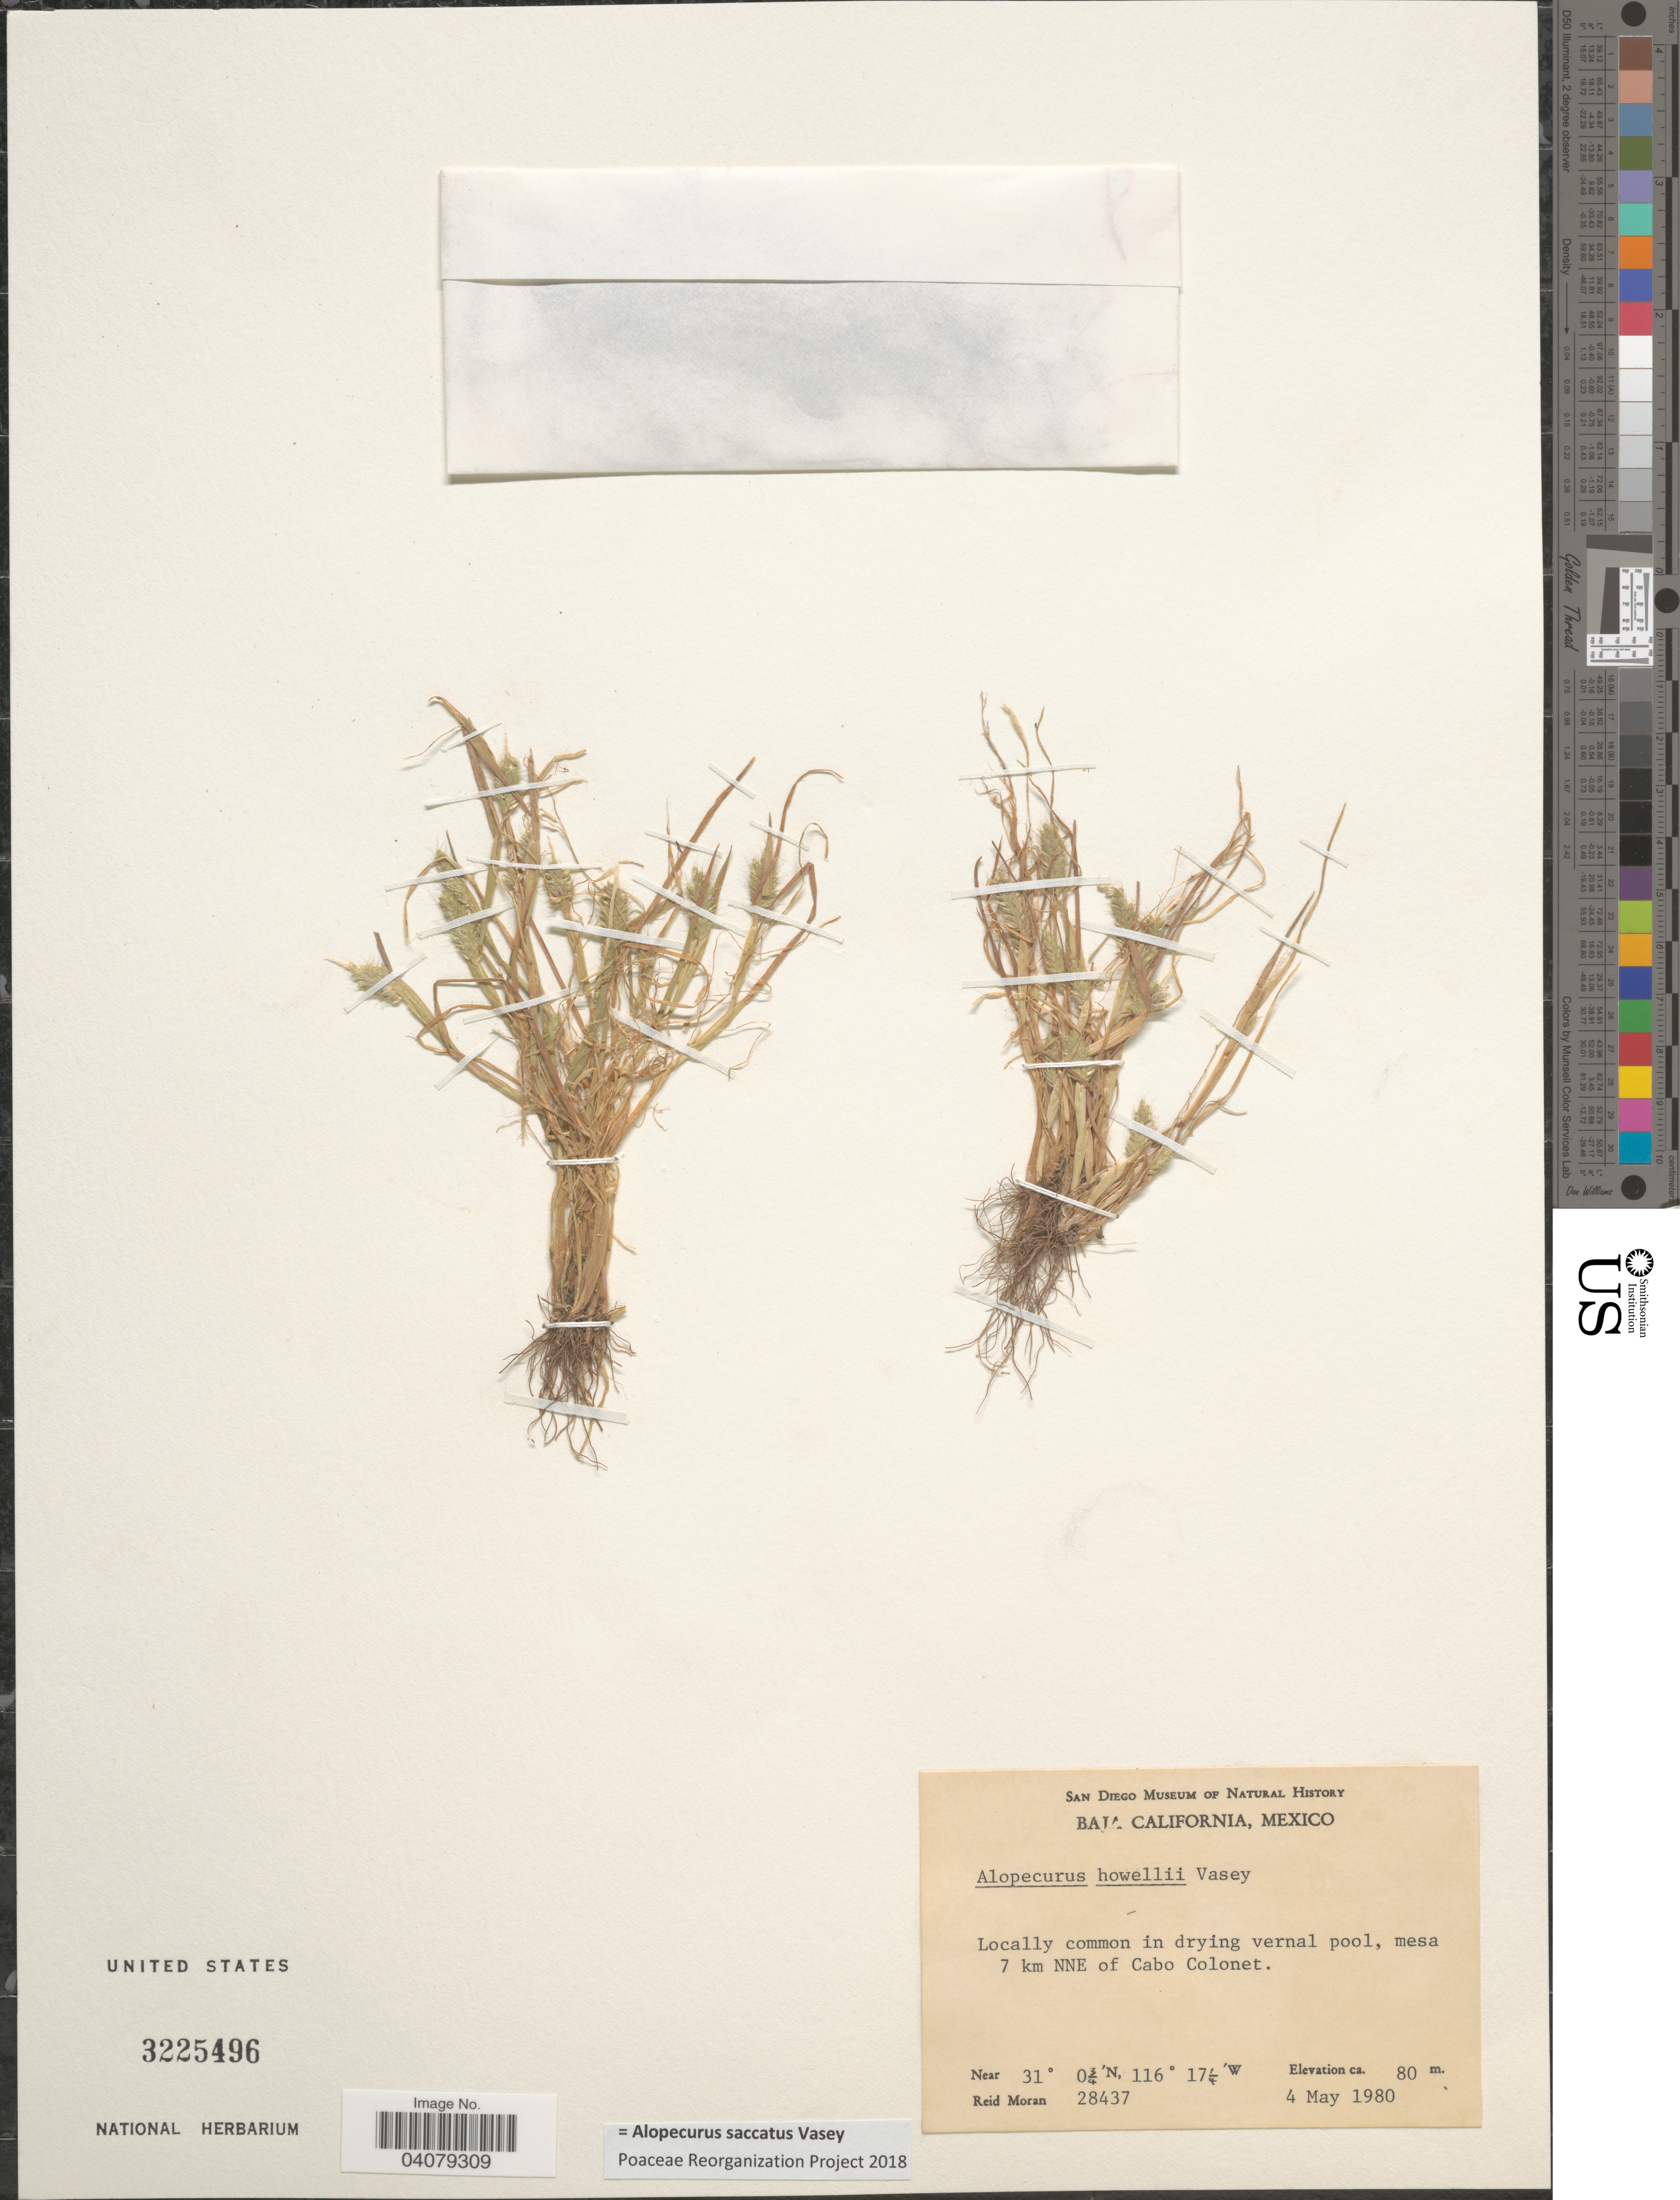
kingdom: Plantae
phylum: Tracheophyta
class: Liliopsida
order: Poales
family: Poaceae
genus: Alopecurus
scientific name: Alopecurus saccatus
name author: Vasey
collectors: R. Moran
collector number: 28437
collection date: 1980-05-04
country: Mexico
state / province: Baja California Norte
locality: Mesa 7 km NNE of Cabo Colonet.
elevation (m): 80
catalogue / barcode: US 3225496